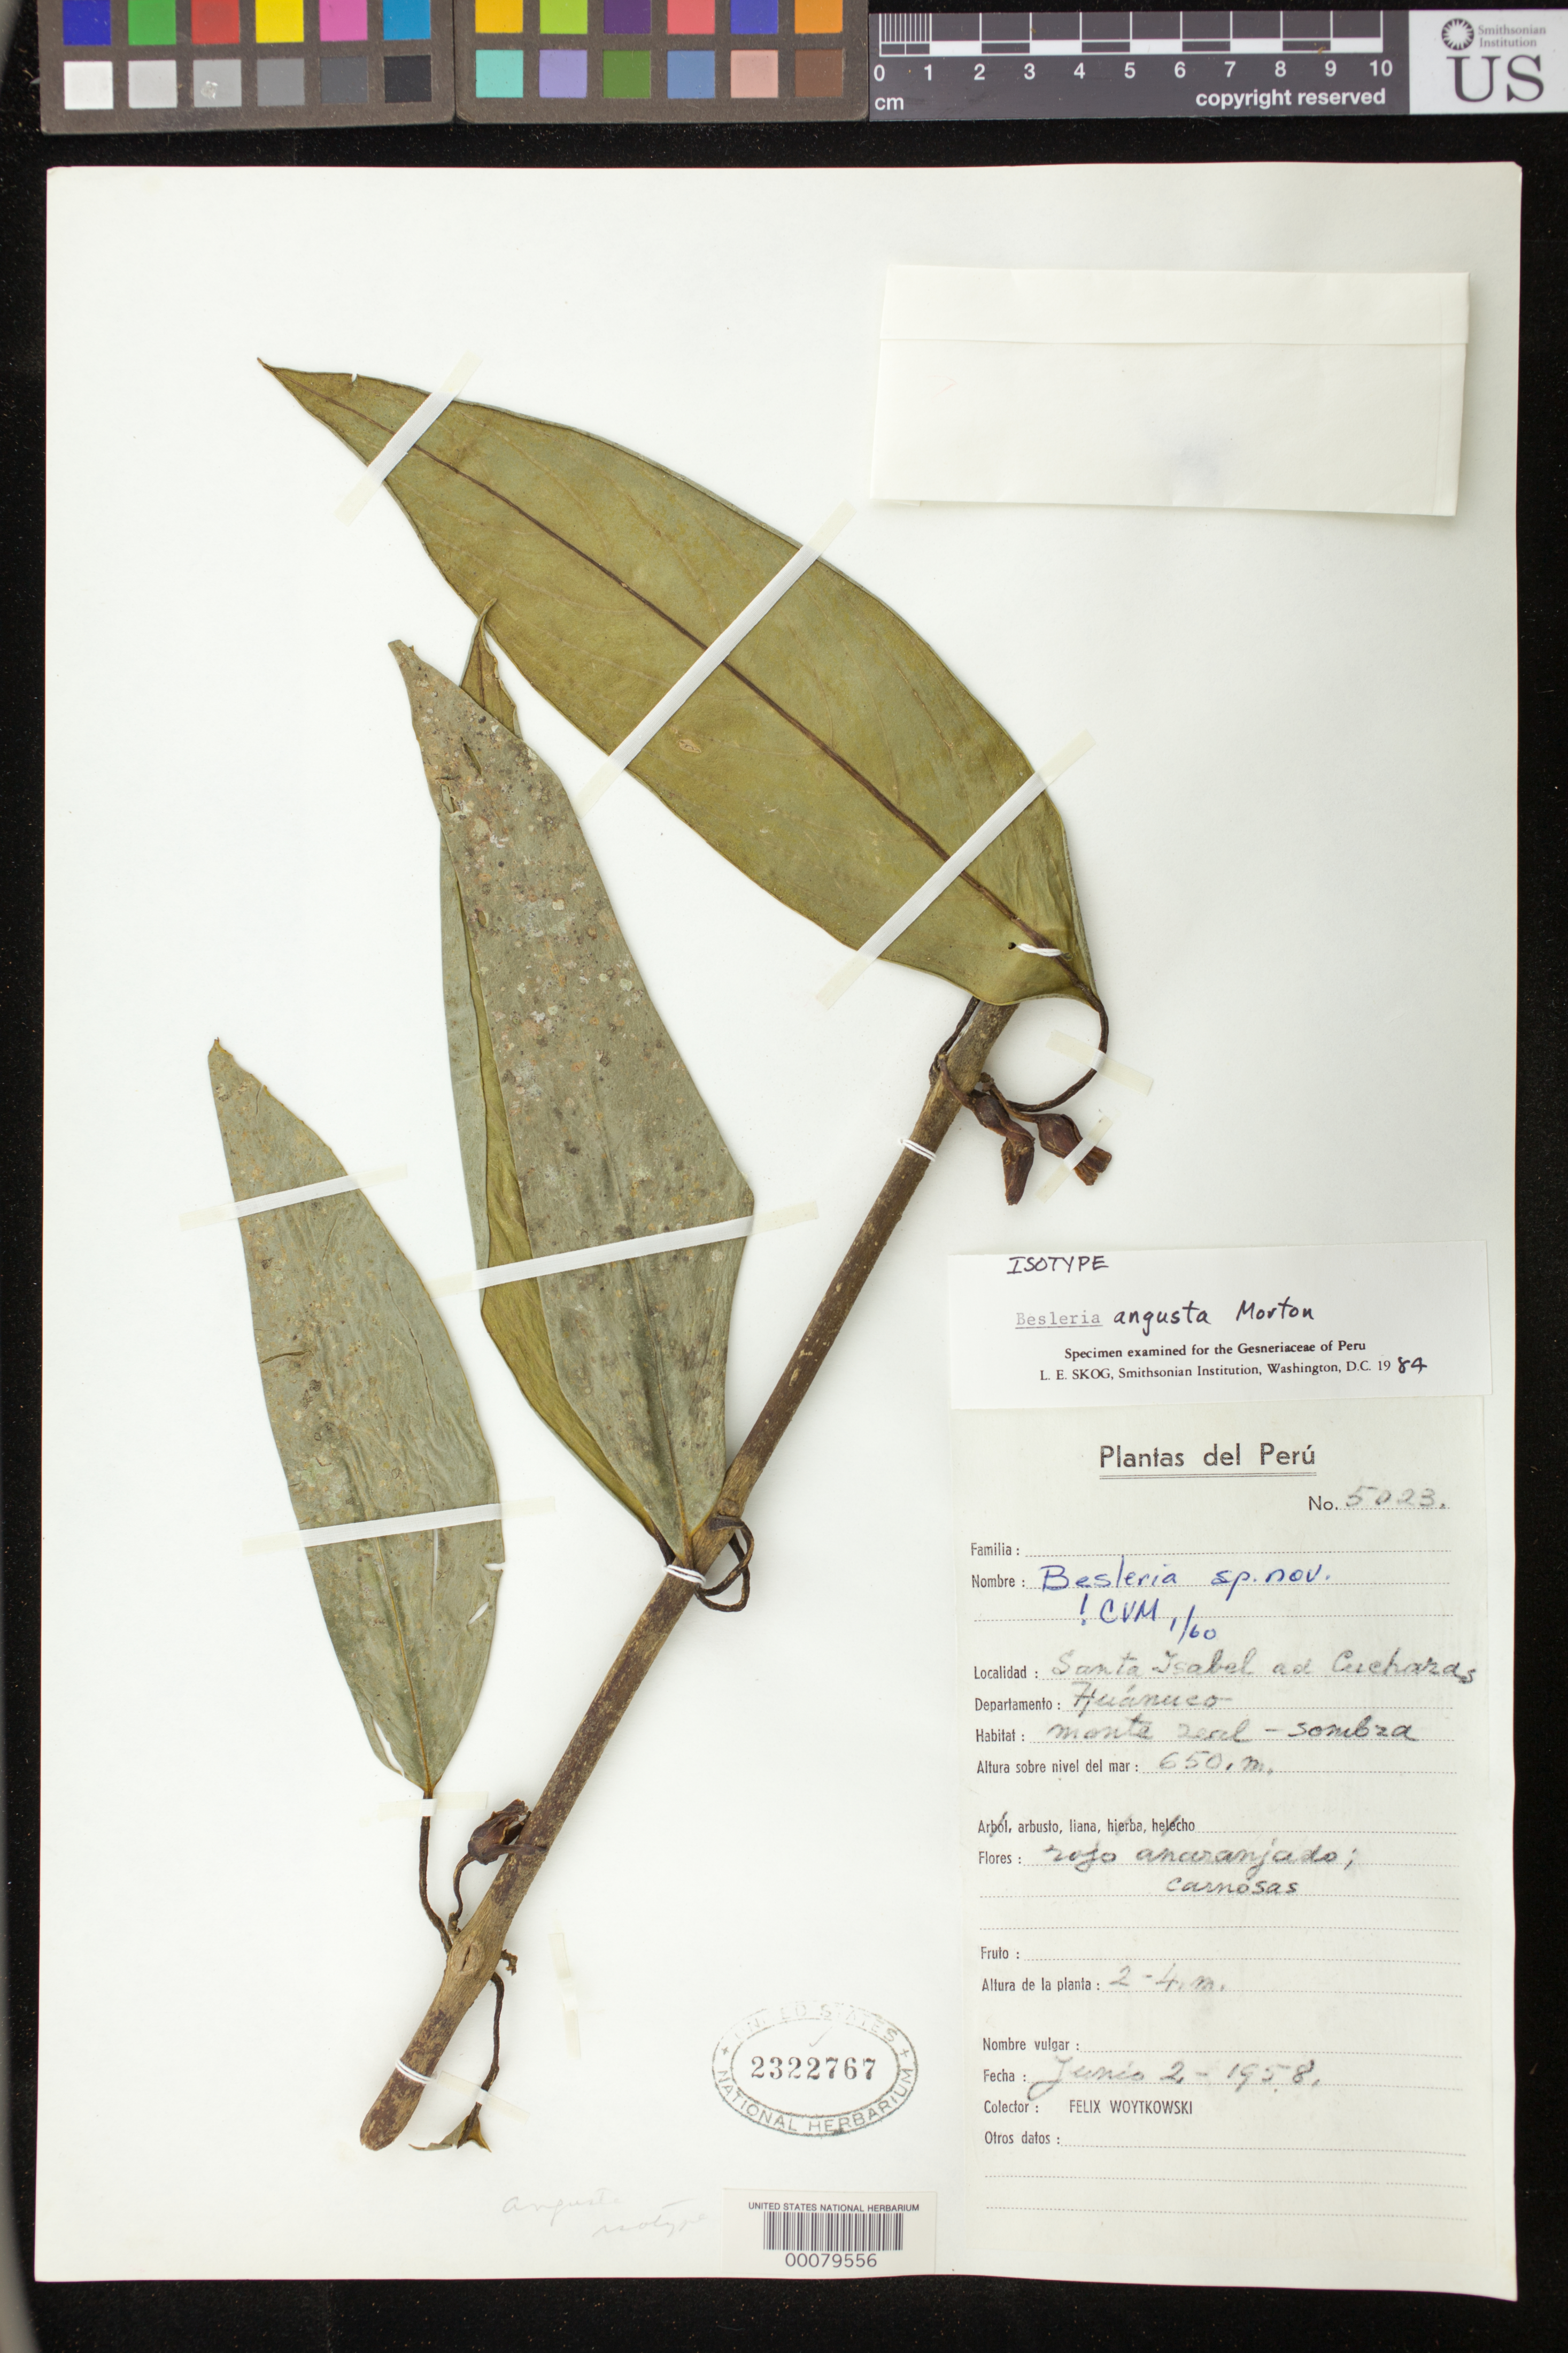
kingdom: Plantae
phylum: Tracheophyta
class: Magnoliopsida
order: Lamiales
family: Gesneriaceae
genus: Besleria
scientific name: Besleria angusta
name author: C.V. Morton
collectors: F. Woytkowski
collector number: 5023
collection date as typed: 02 Jun 1958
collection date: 1958-06-02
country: Peru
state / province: Huánuco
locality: Santa Isabel to Cucharas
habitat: Real shady forest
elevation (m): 650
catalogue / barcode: US 2322767